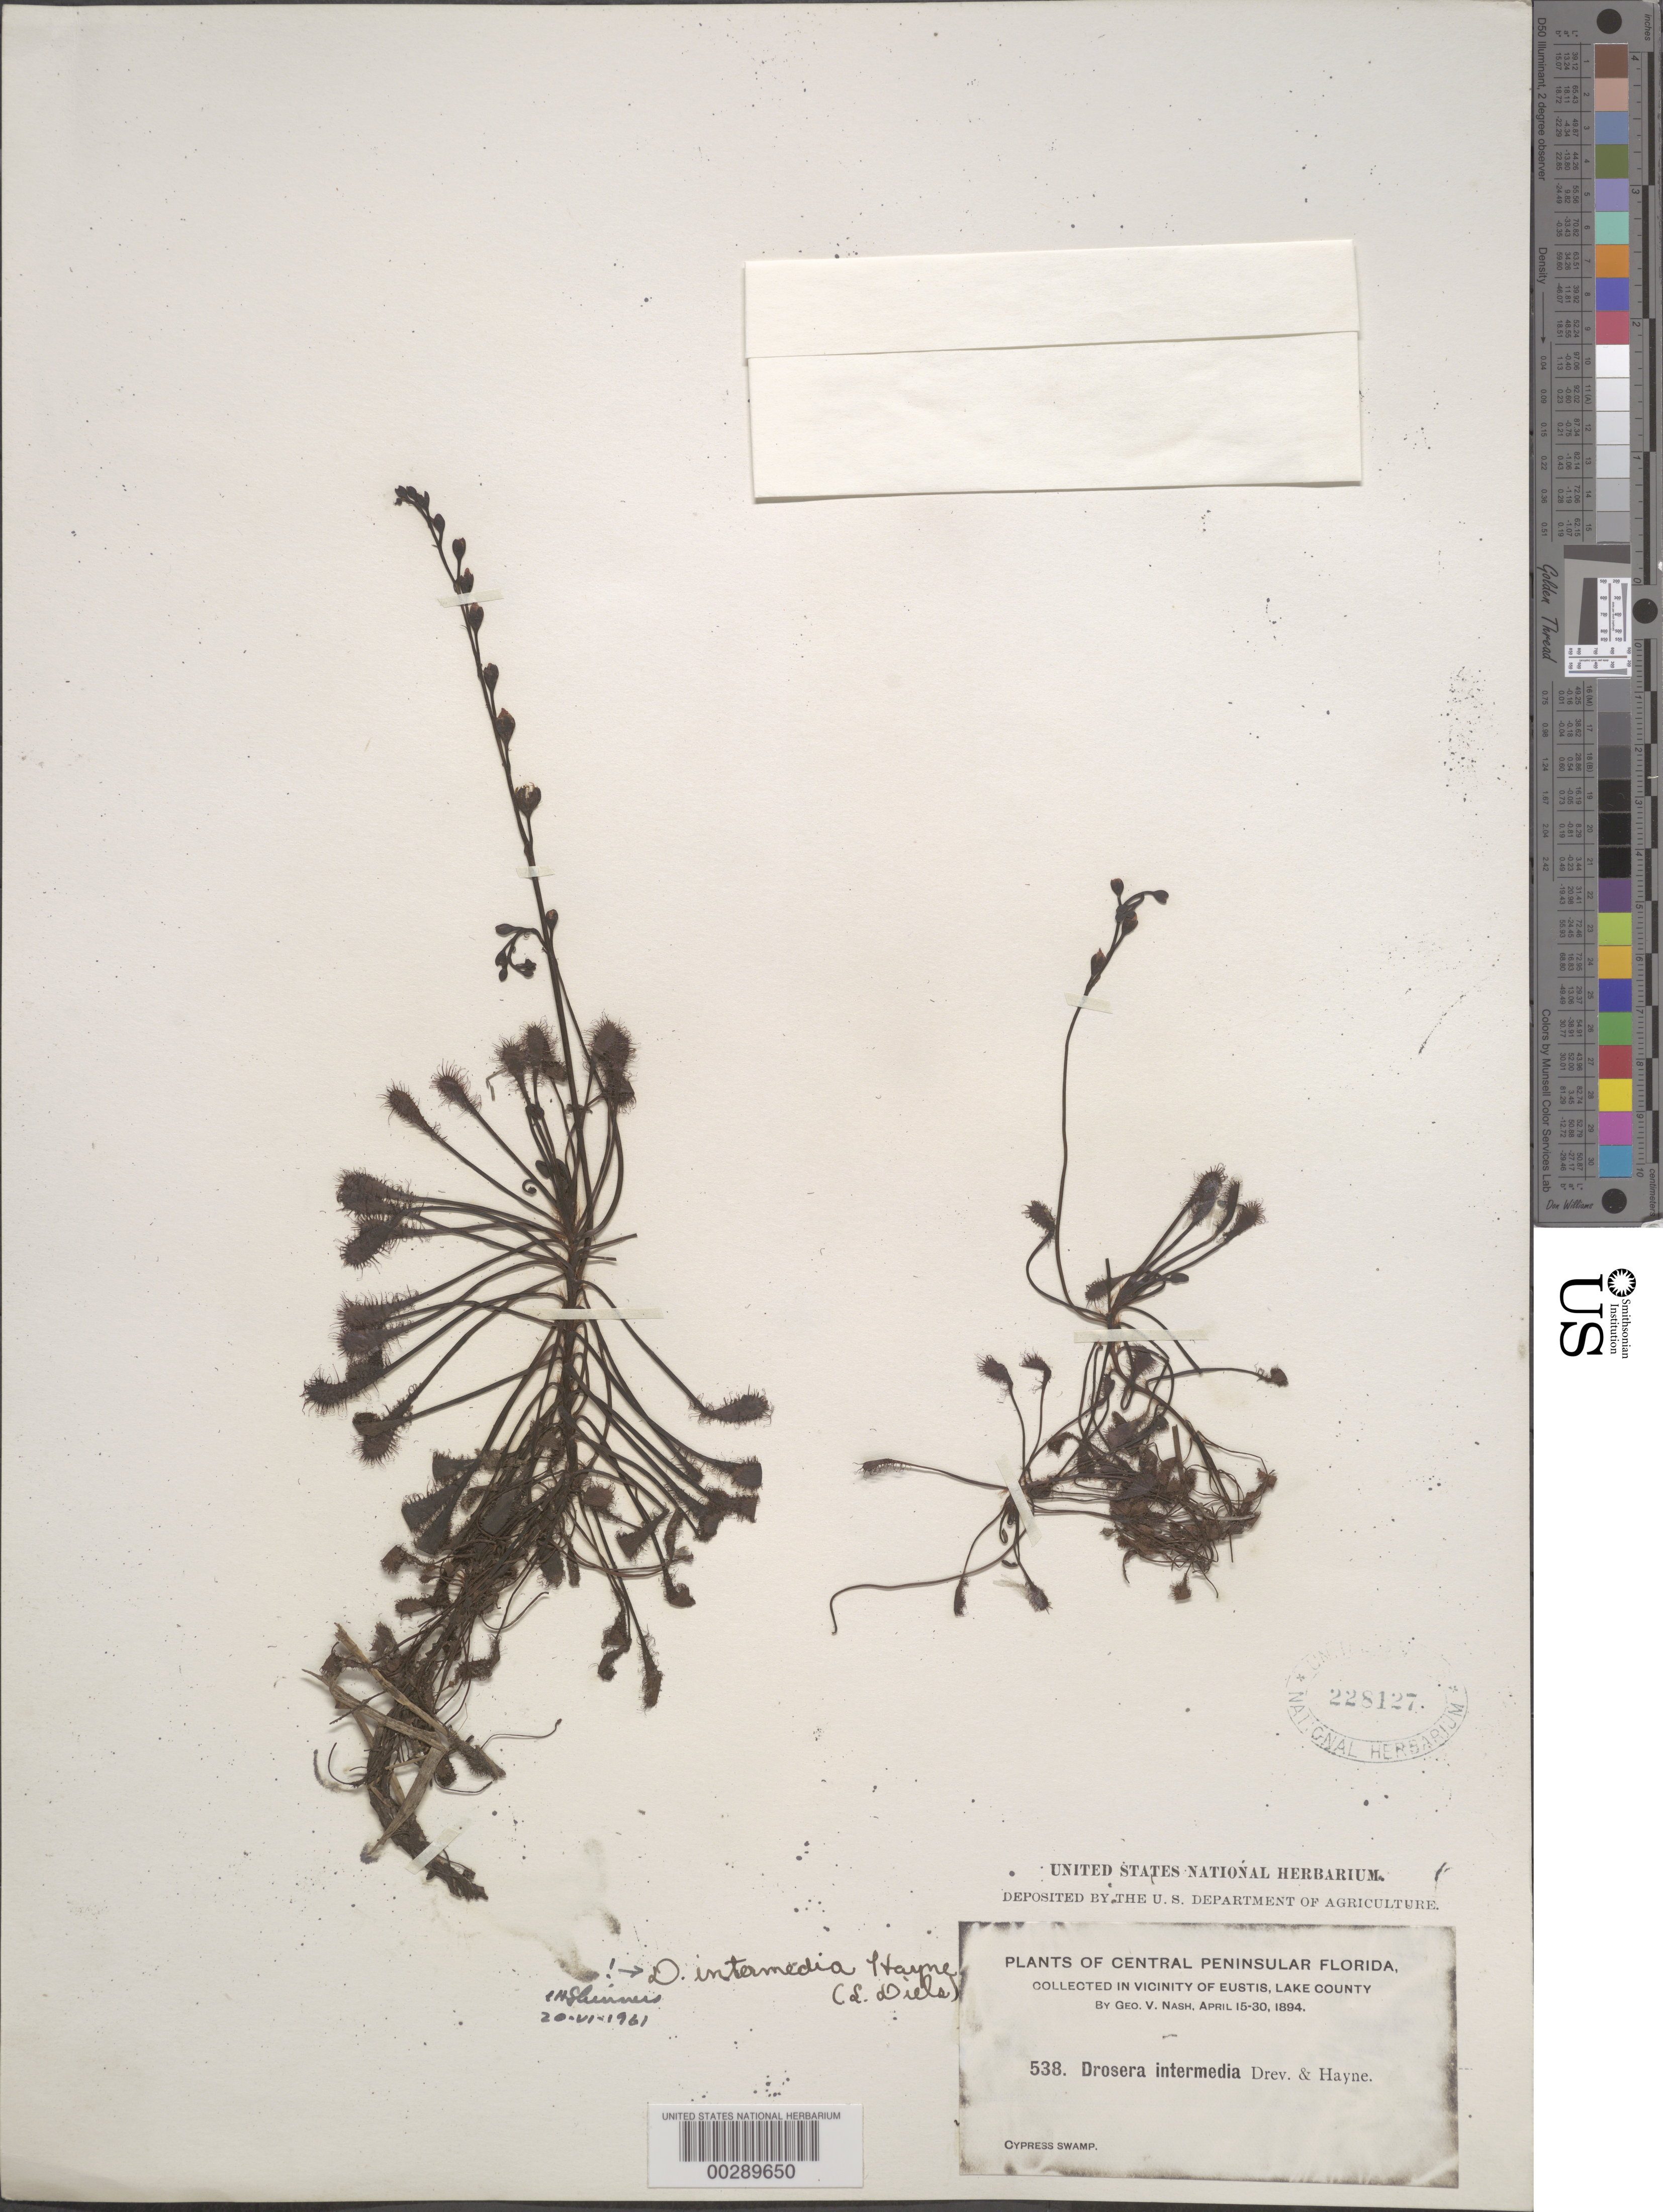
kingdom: Plantae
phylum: Tracheophyta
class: Magnoliopsida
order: Caryophyllales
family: Droseraceae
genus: Drosera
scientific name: Drosera intermedia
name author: Hayne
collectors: G. V. Nash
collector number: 538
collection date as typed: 15 Apr 1894 to 30 Apr 1894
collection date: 1894-04-15/1894-04-30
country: United States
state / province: Florida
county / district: Lake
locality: Eustis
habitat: Swamp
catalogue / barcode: US 228127